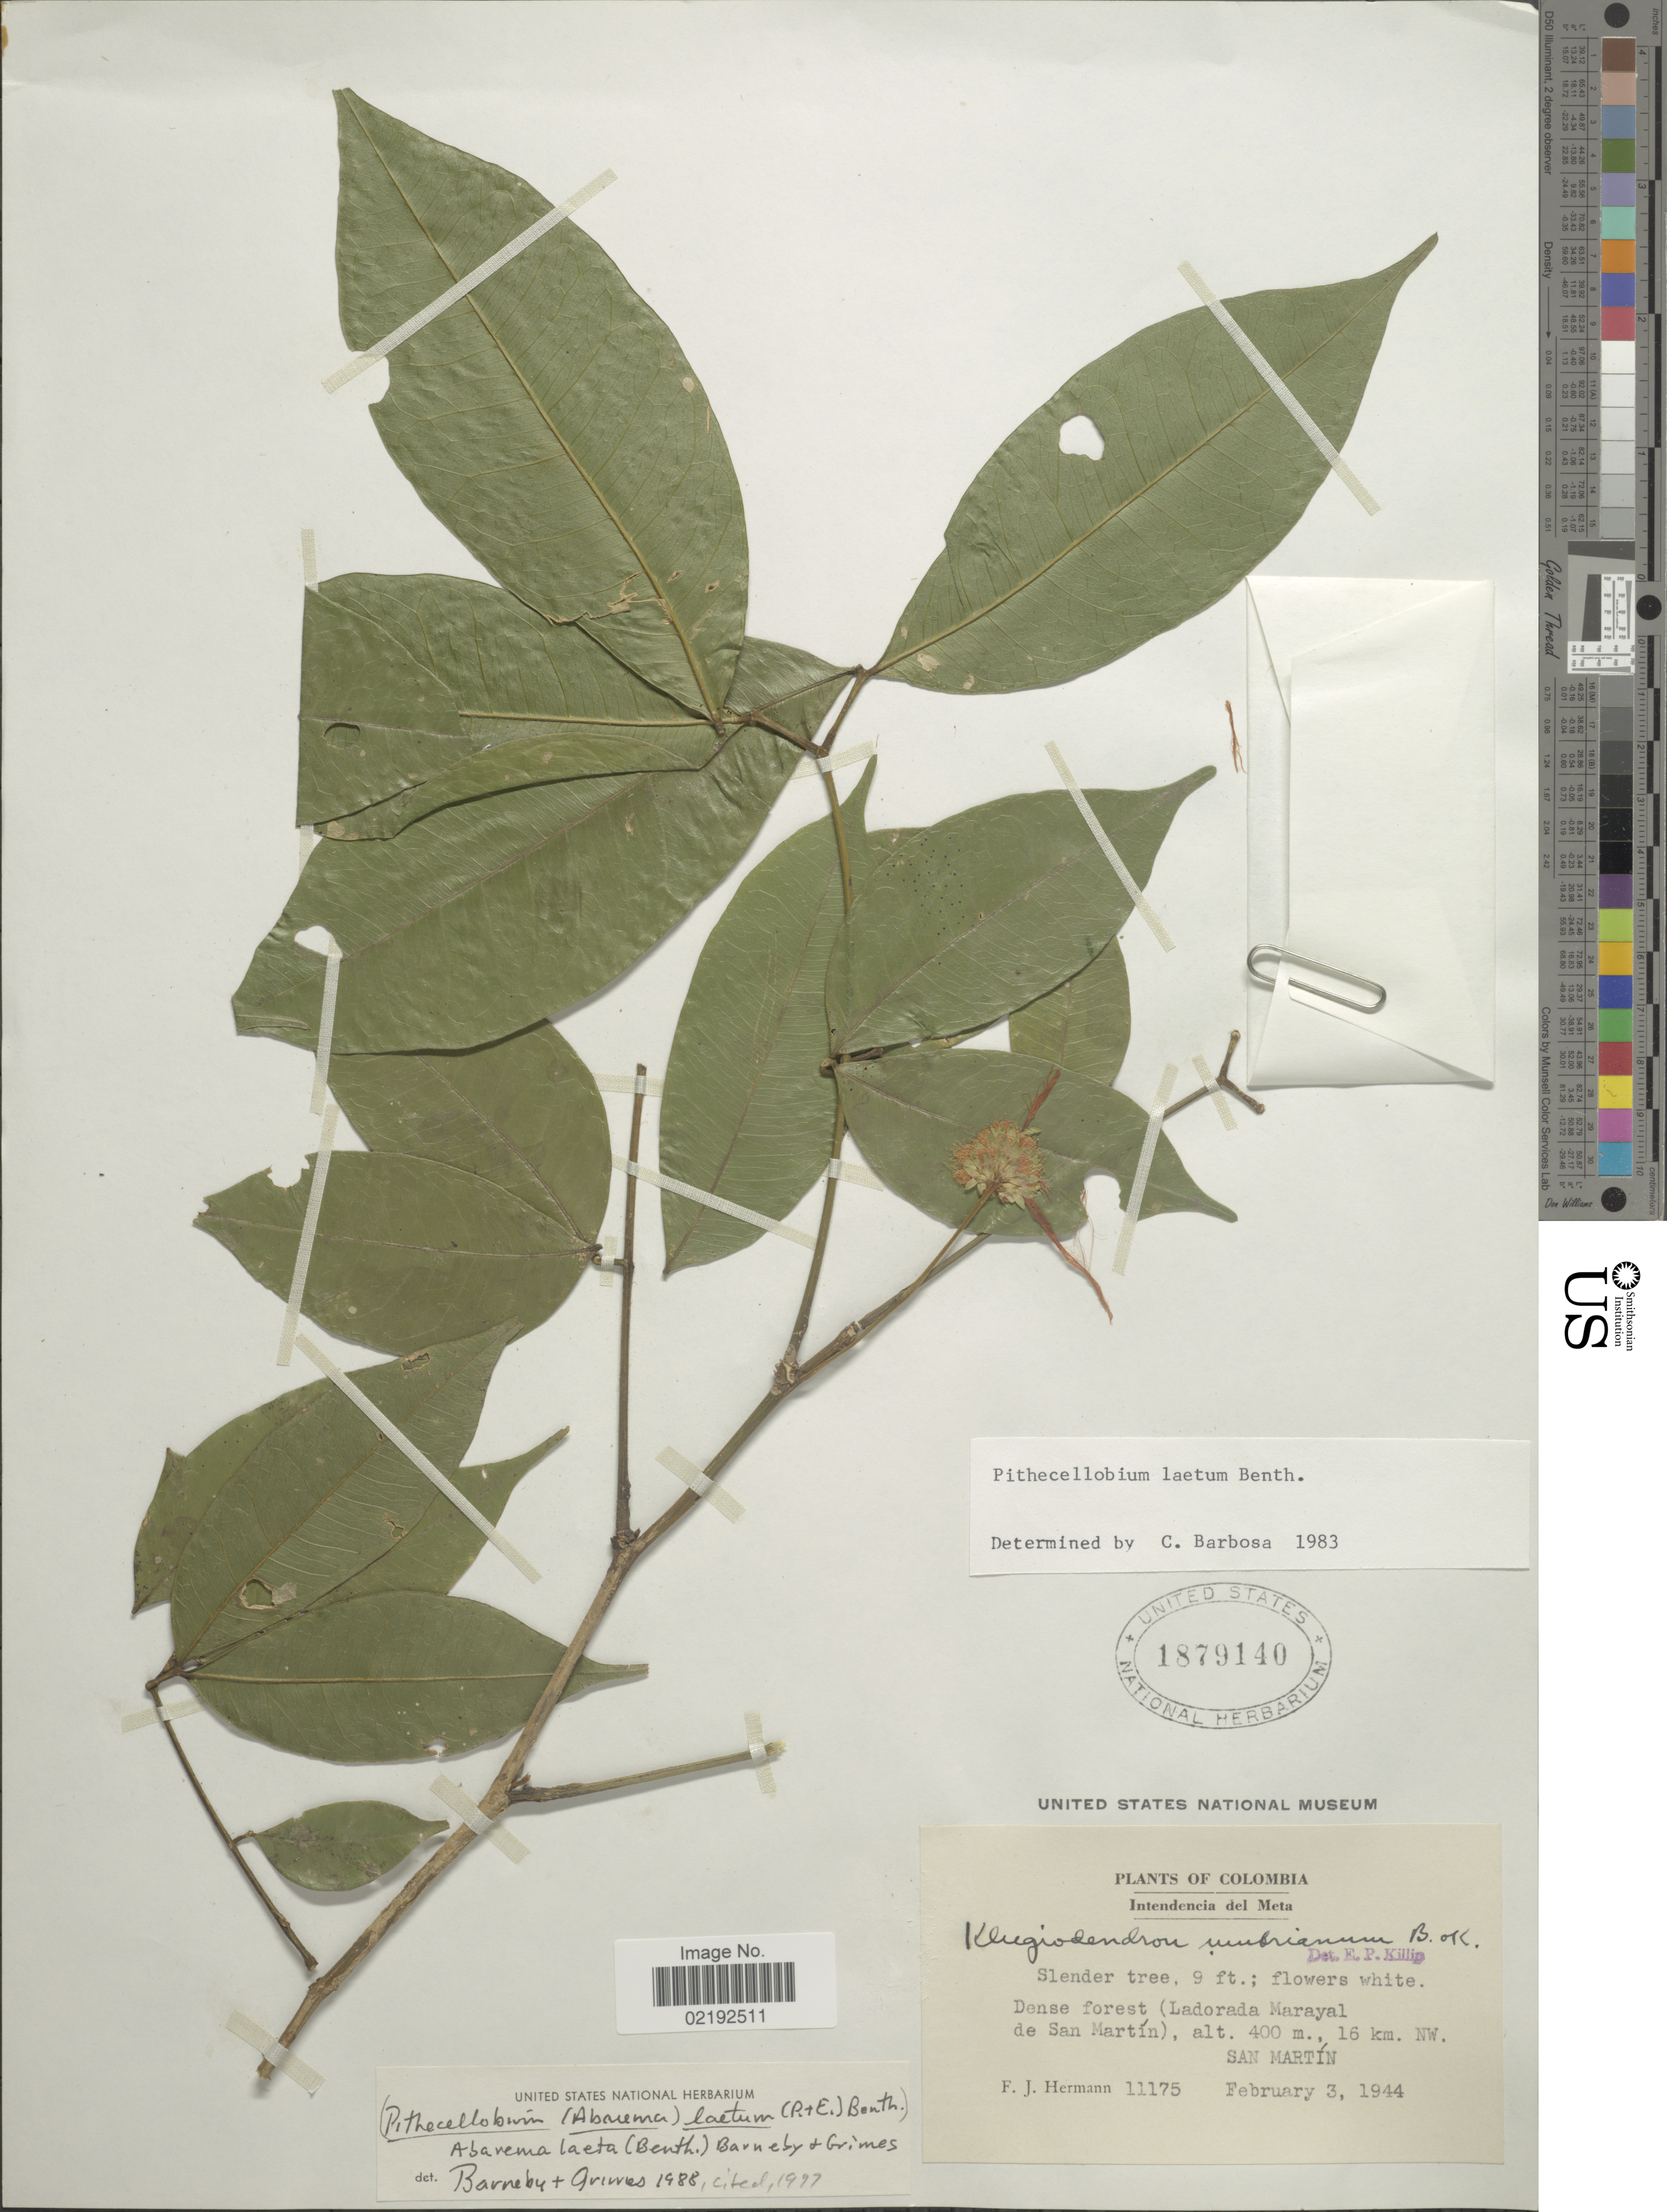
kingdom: Plantae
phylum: Tracheophyta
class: Magnoliopsida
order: Fabales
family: Fabaceae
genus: Abarema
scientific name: Abarema laeta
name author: (Benth.) Barneby & J.W. Grimes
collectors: F. J. Hermann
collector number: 11175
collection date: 1944-02-03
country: Colombia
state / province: Meta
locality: Dense forets (Ladorada Marayal de San Martin), 16 km NW San Martin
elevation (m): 400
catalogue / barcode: US 1879140